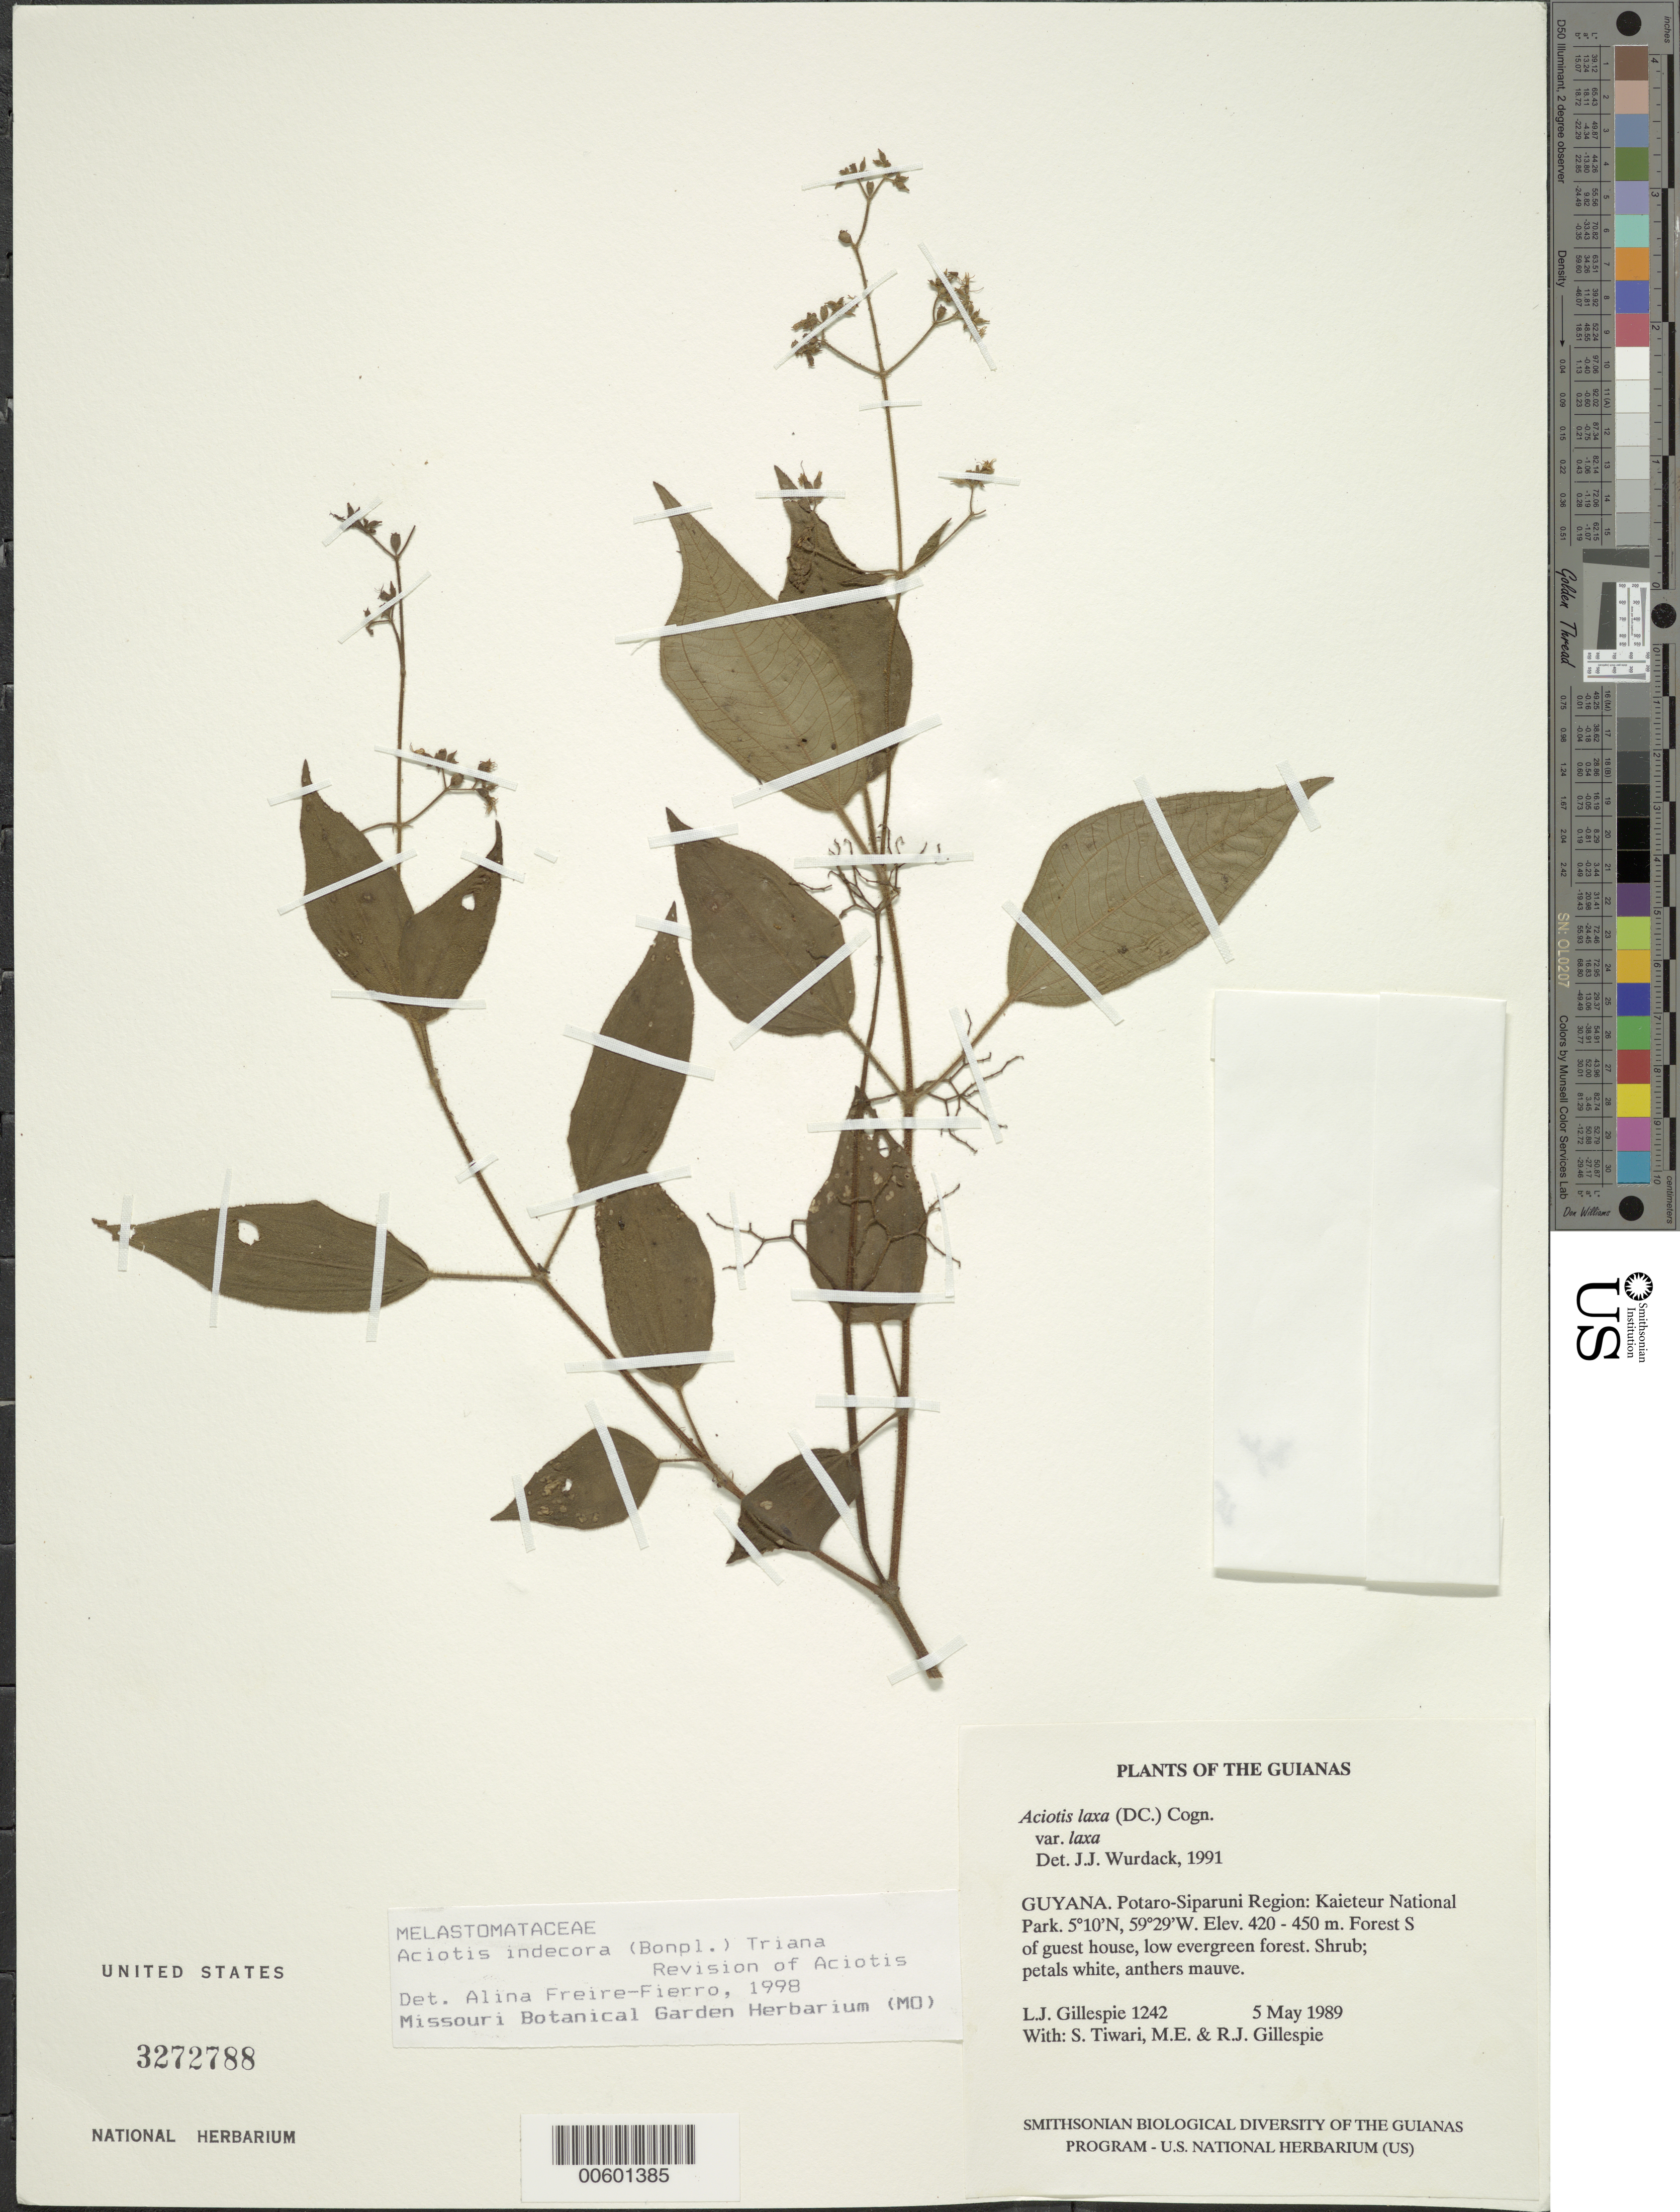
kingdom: Plantae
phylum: Tracheophyta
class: Magnoliopsida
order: Myrtales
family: Melastomataceae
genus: Aciotis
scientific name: Aciotis indecora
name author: (Bonpl.) Triana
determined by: Freire-Fierro, A.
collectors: L. J. Gillespie, S. Tiwari, M. Gillespie & R. Gillespie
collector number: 1242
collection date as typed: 5 May 1989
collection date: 1989-05-05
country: Guyana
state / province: Potaro-Siparuni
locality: Kaieteur National Park, S of guest house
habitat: Low evergreen forest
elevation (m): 420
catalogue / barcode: US 3272788